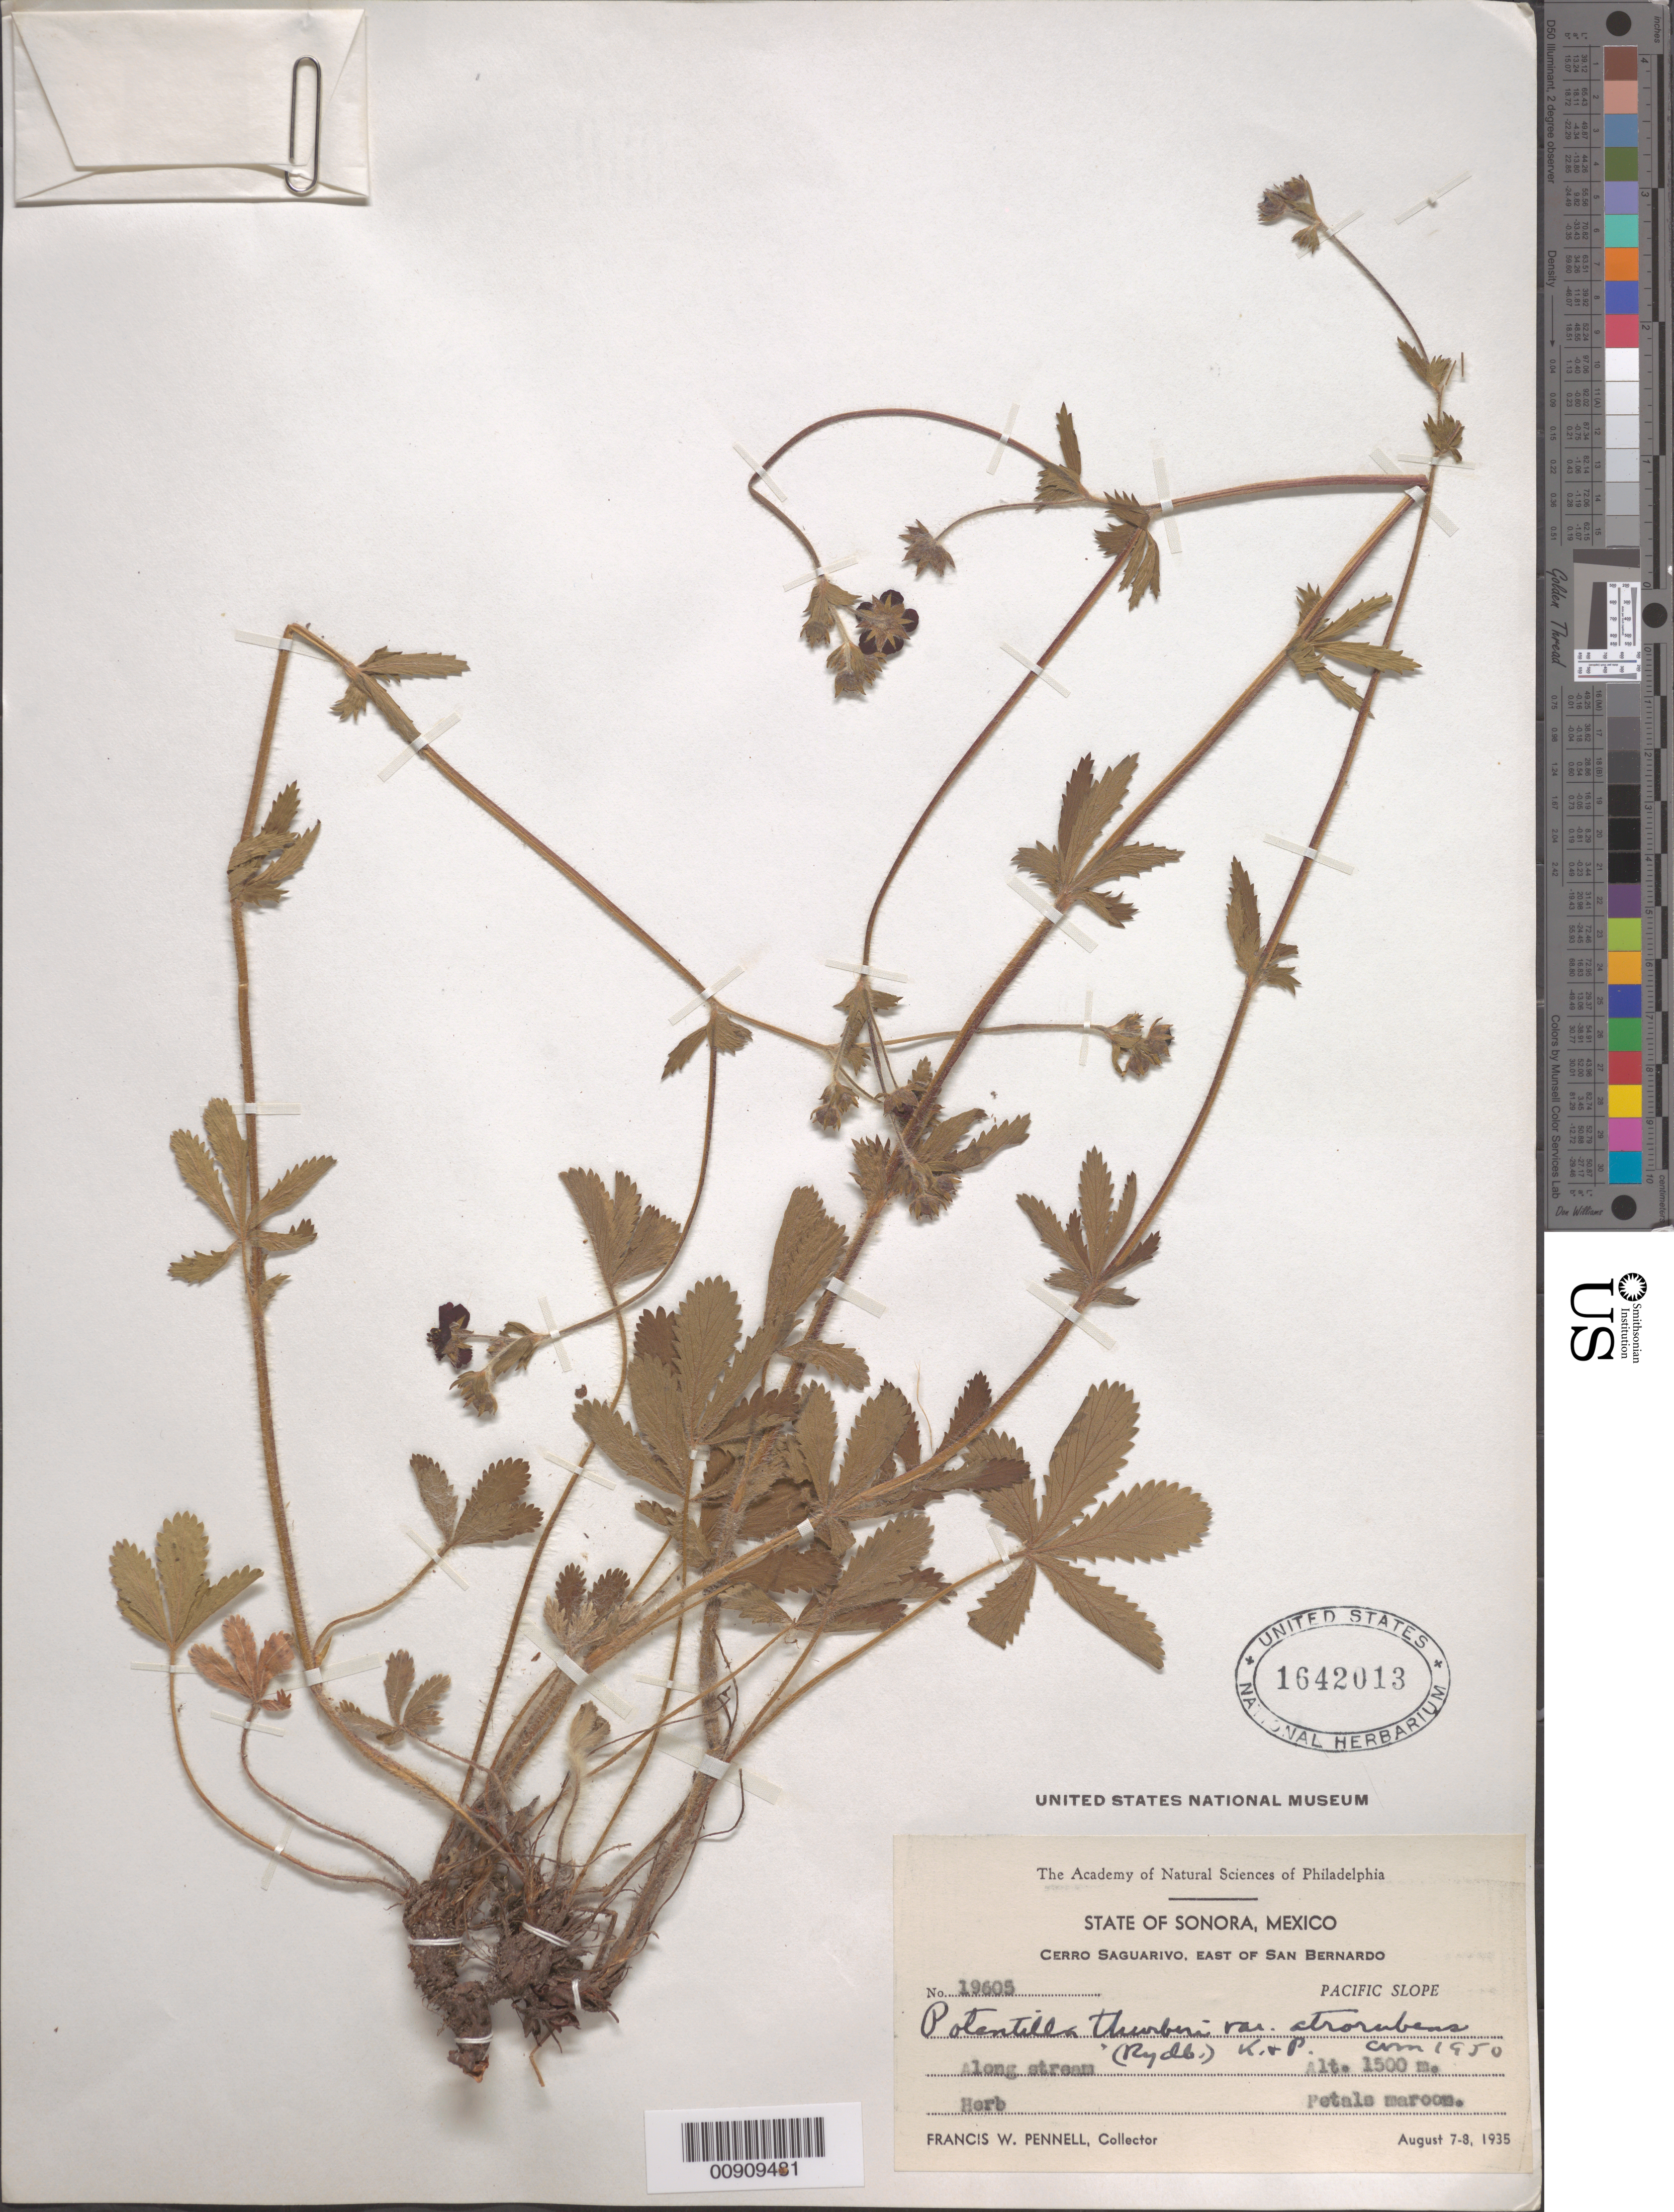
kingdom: Plantae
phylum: Tracheophyta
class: Magnoliopsida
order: Rosales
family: Rosaceae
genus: Potentilla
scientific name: Potentilla thurberi var. atrorubens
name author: A. Gray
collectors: F. W. Pennell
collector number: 19605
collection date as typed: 07 Aug 1935 to 08 Aug 1935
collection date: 1935-08-07/1935-08-08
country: Mexico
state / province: Sonora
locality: Cerro Saguarivo, east of San Bernardo, State of Sonora. Pacific Slope.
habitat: Along stream.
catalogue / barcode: US 1642013